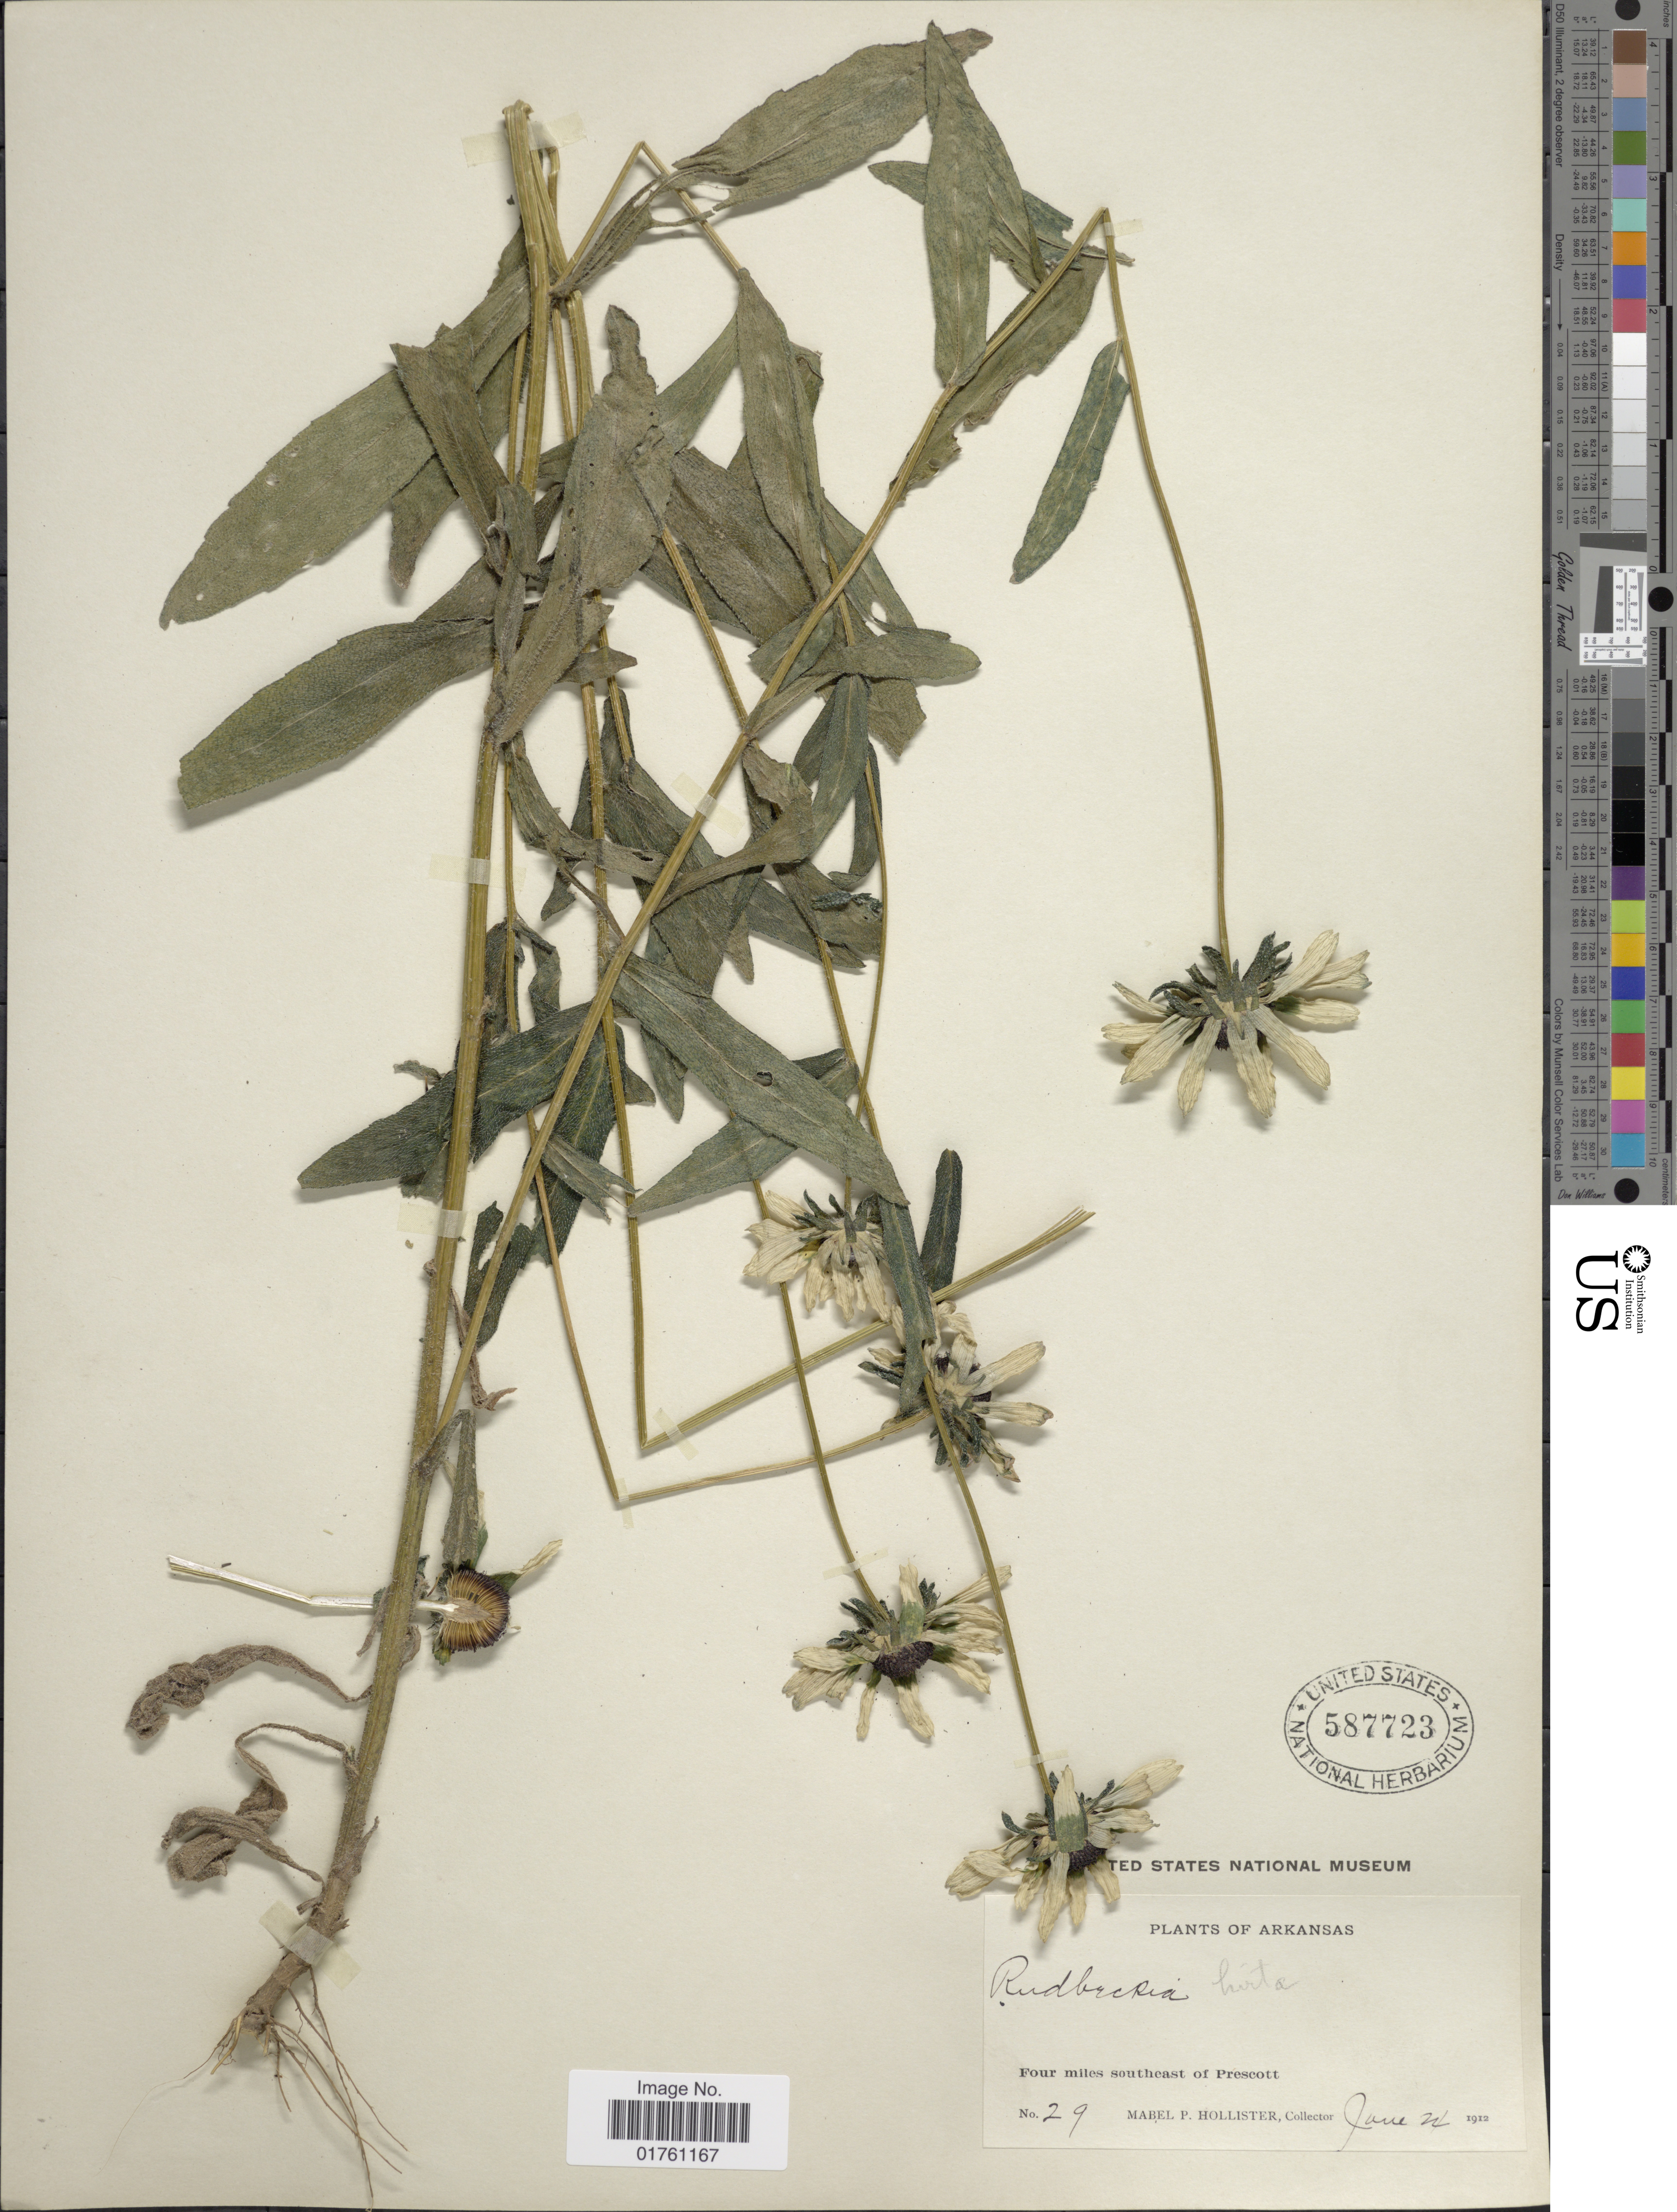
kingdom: Plantae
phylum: Tracheophyta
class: Magnoliopsida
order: Asterales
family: Asteraceae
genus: Rudbeckia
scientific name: Rudbeckia hirta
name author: L.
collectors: M. Hollister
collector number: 29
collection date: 1912-06-24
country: United States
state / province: Arkansas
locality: Four miles southeast of Prescott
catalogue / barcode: US 587723